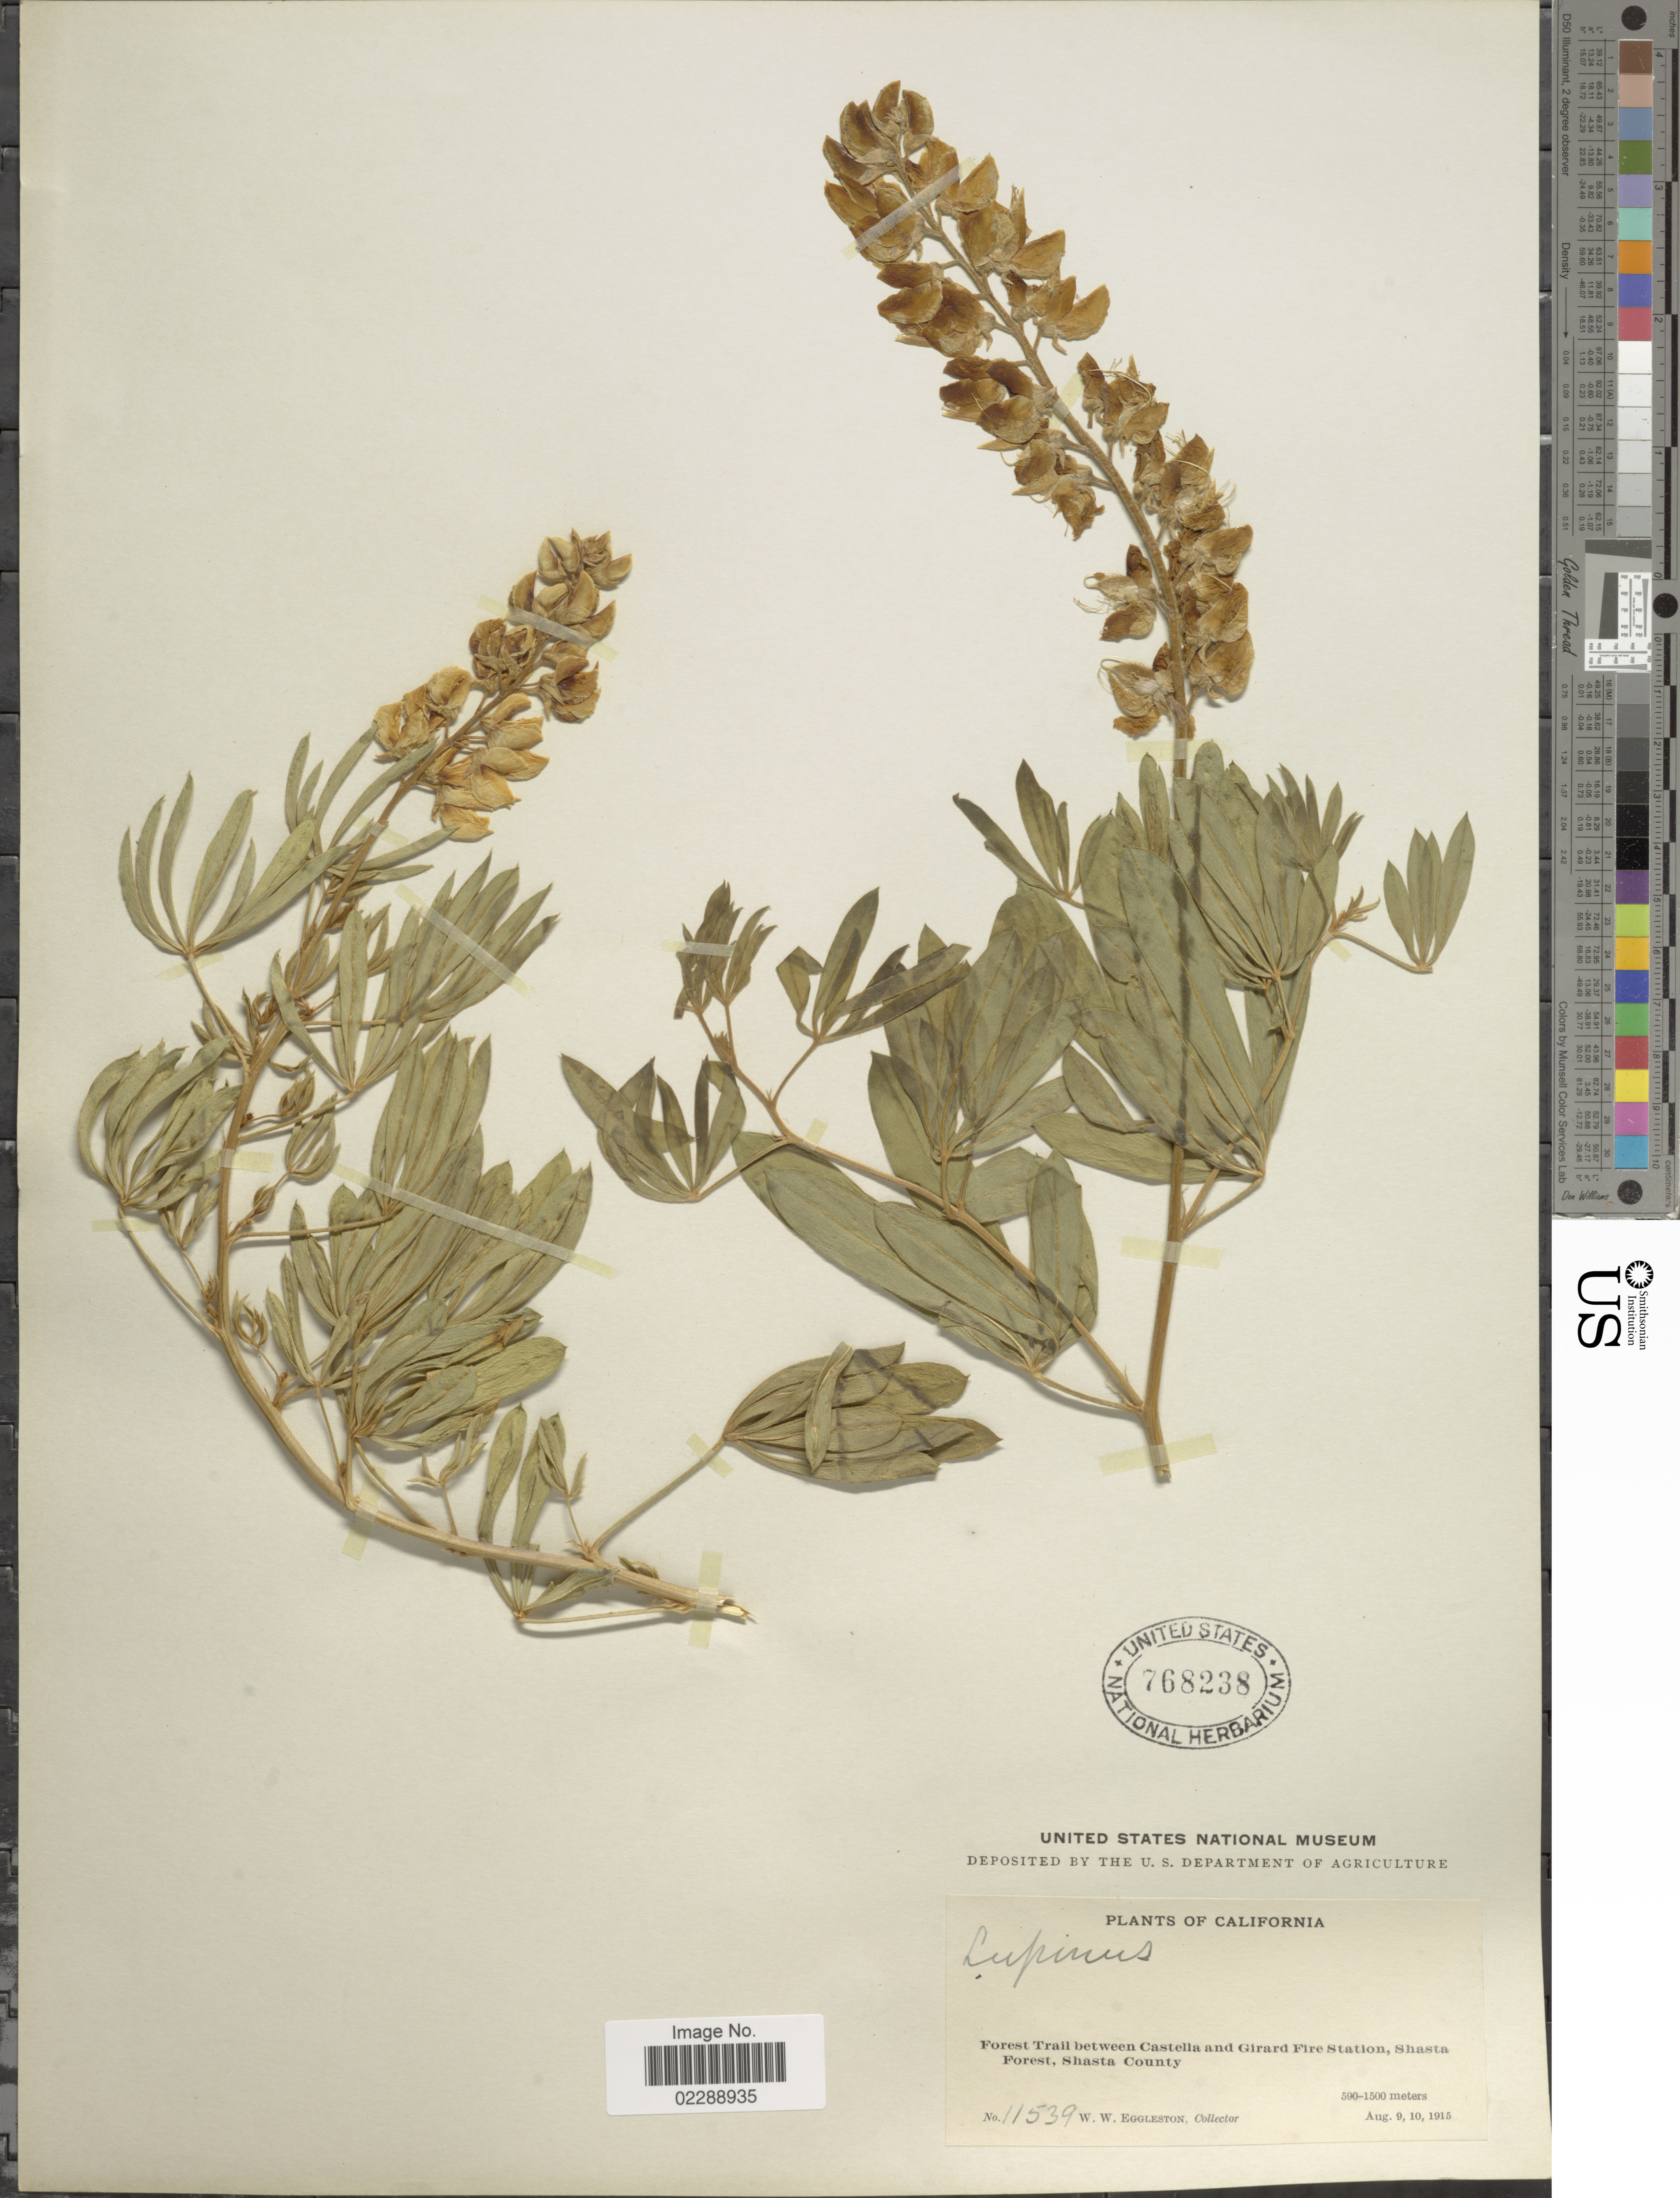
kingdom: Plantae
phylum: Tracheophyta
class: Magnoliopsida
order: Fabales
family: Fabaceae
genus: Lupinus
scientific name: Lupinus sp.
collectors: W. W. Eggleston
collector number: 11539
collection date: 1915-08-09/1915-08-10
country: United States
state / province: California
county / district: Shasta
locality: Forest Trail between Castella and Girard Fire Station, Shasta Forest, Shasta County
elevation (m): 590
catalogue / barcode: US 768238